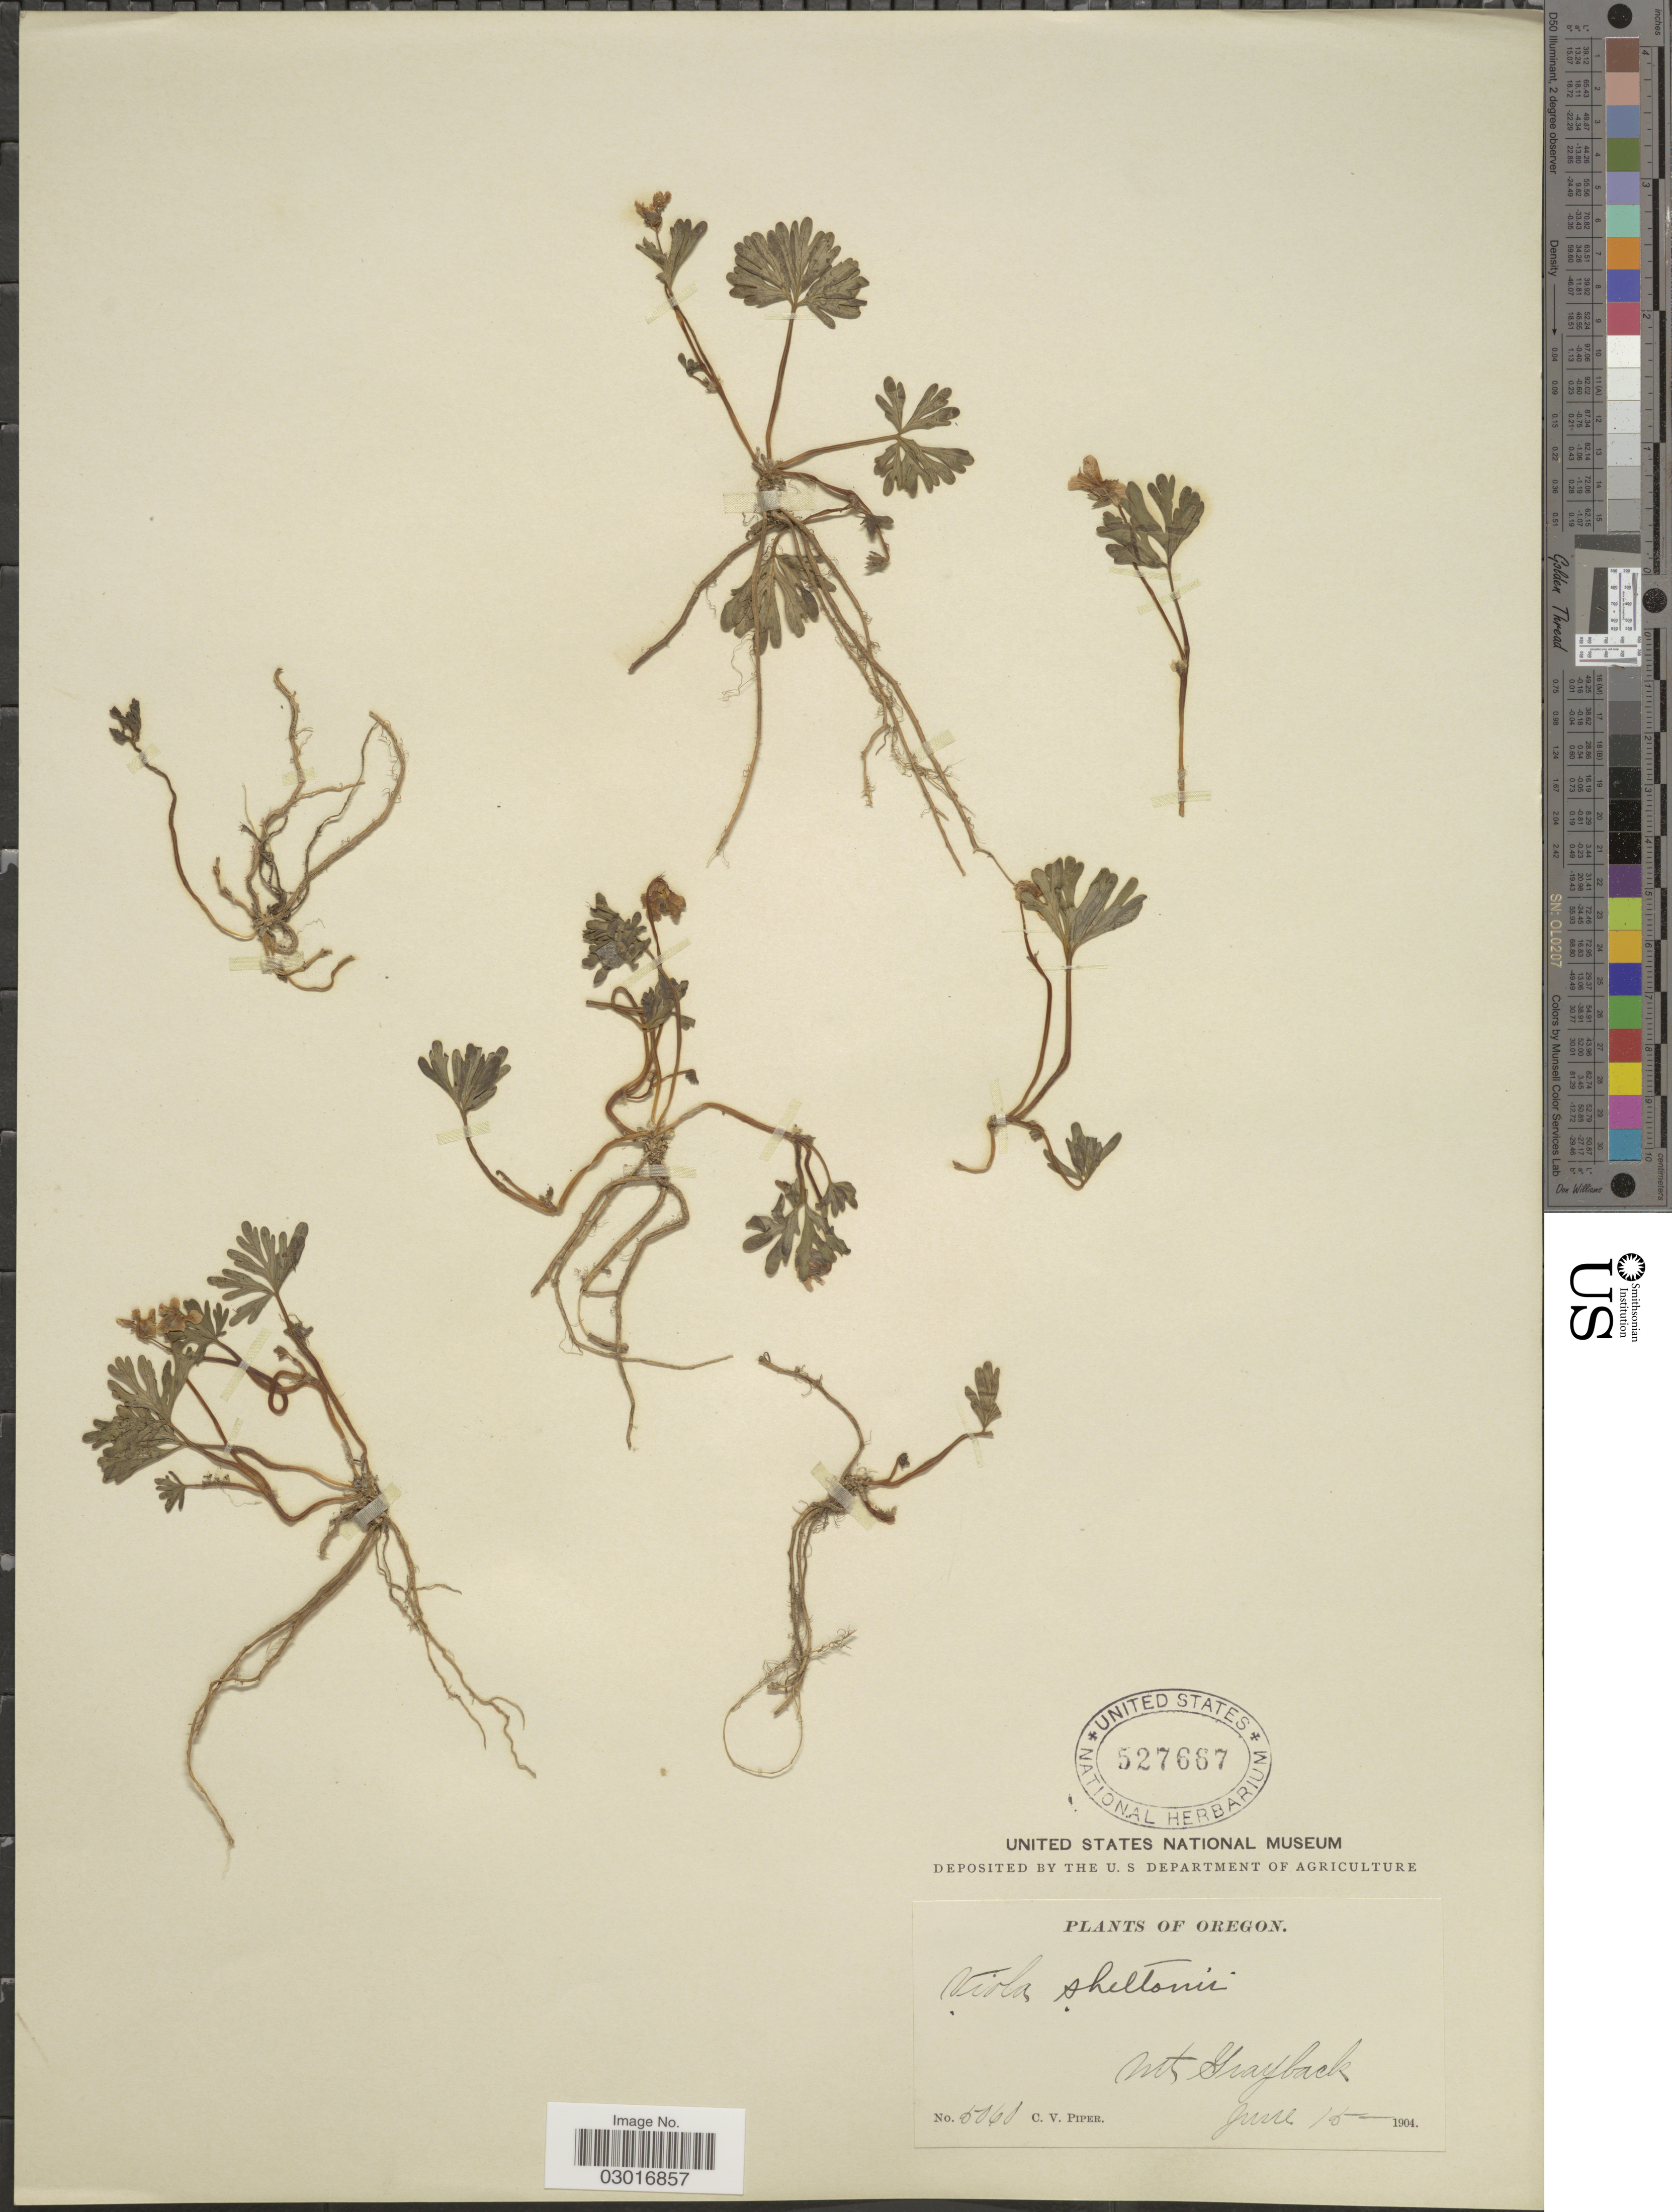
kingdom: Plantae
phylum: Tracheophyta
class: Magnoliopsida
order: Malpighiales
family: Violaceae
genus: Viola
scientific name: Viola sheltonii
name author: Torr.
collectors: C. V. Piper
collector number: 5060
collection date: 1904-06-15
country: United States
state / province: Oregon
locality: Mt. Grayback.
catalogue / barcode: US 527667